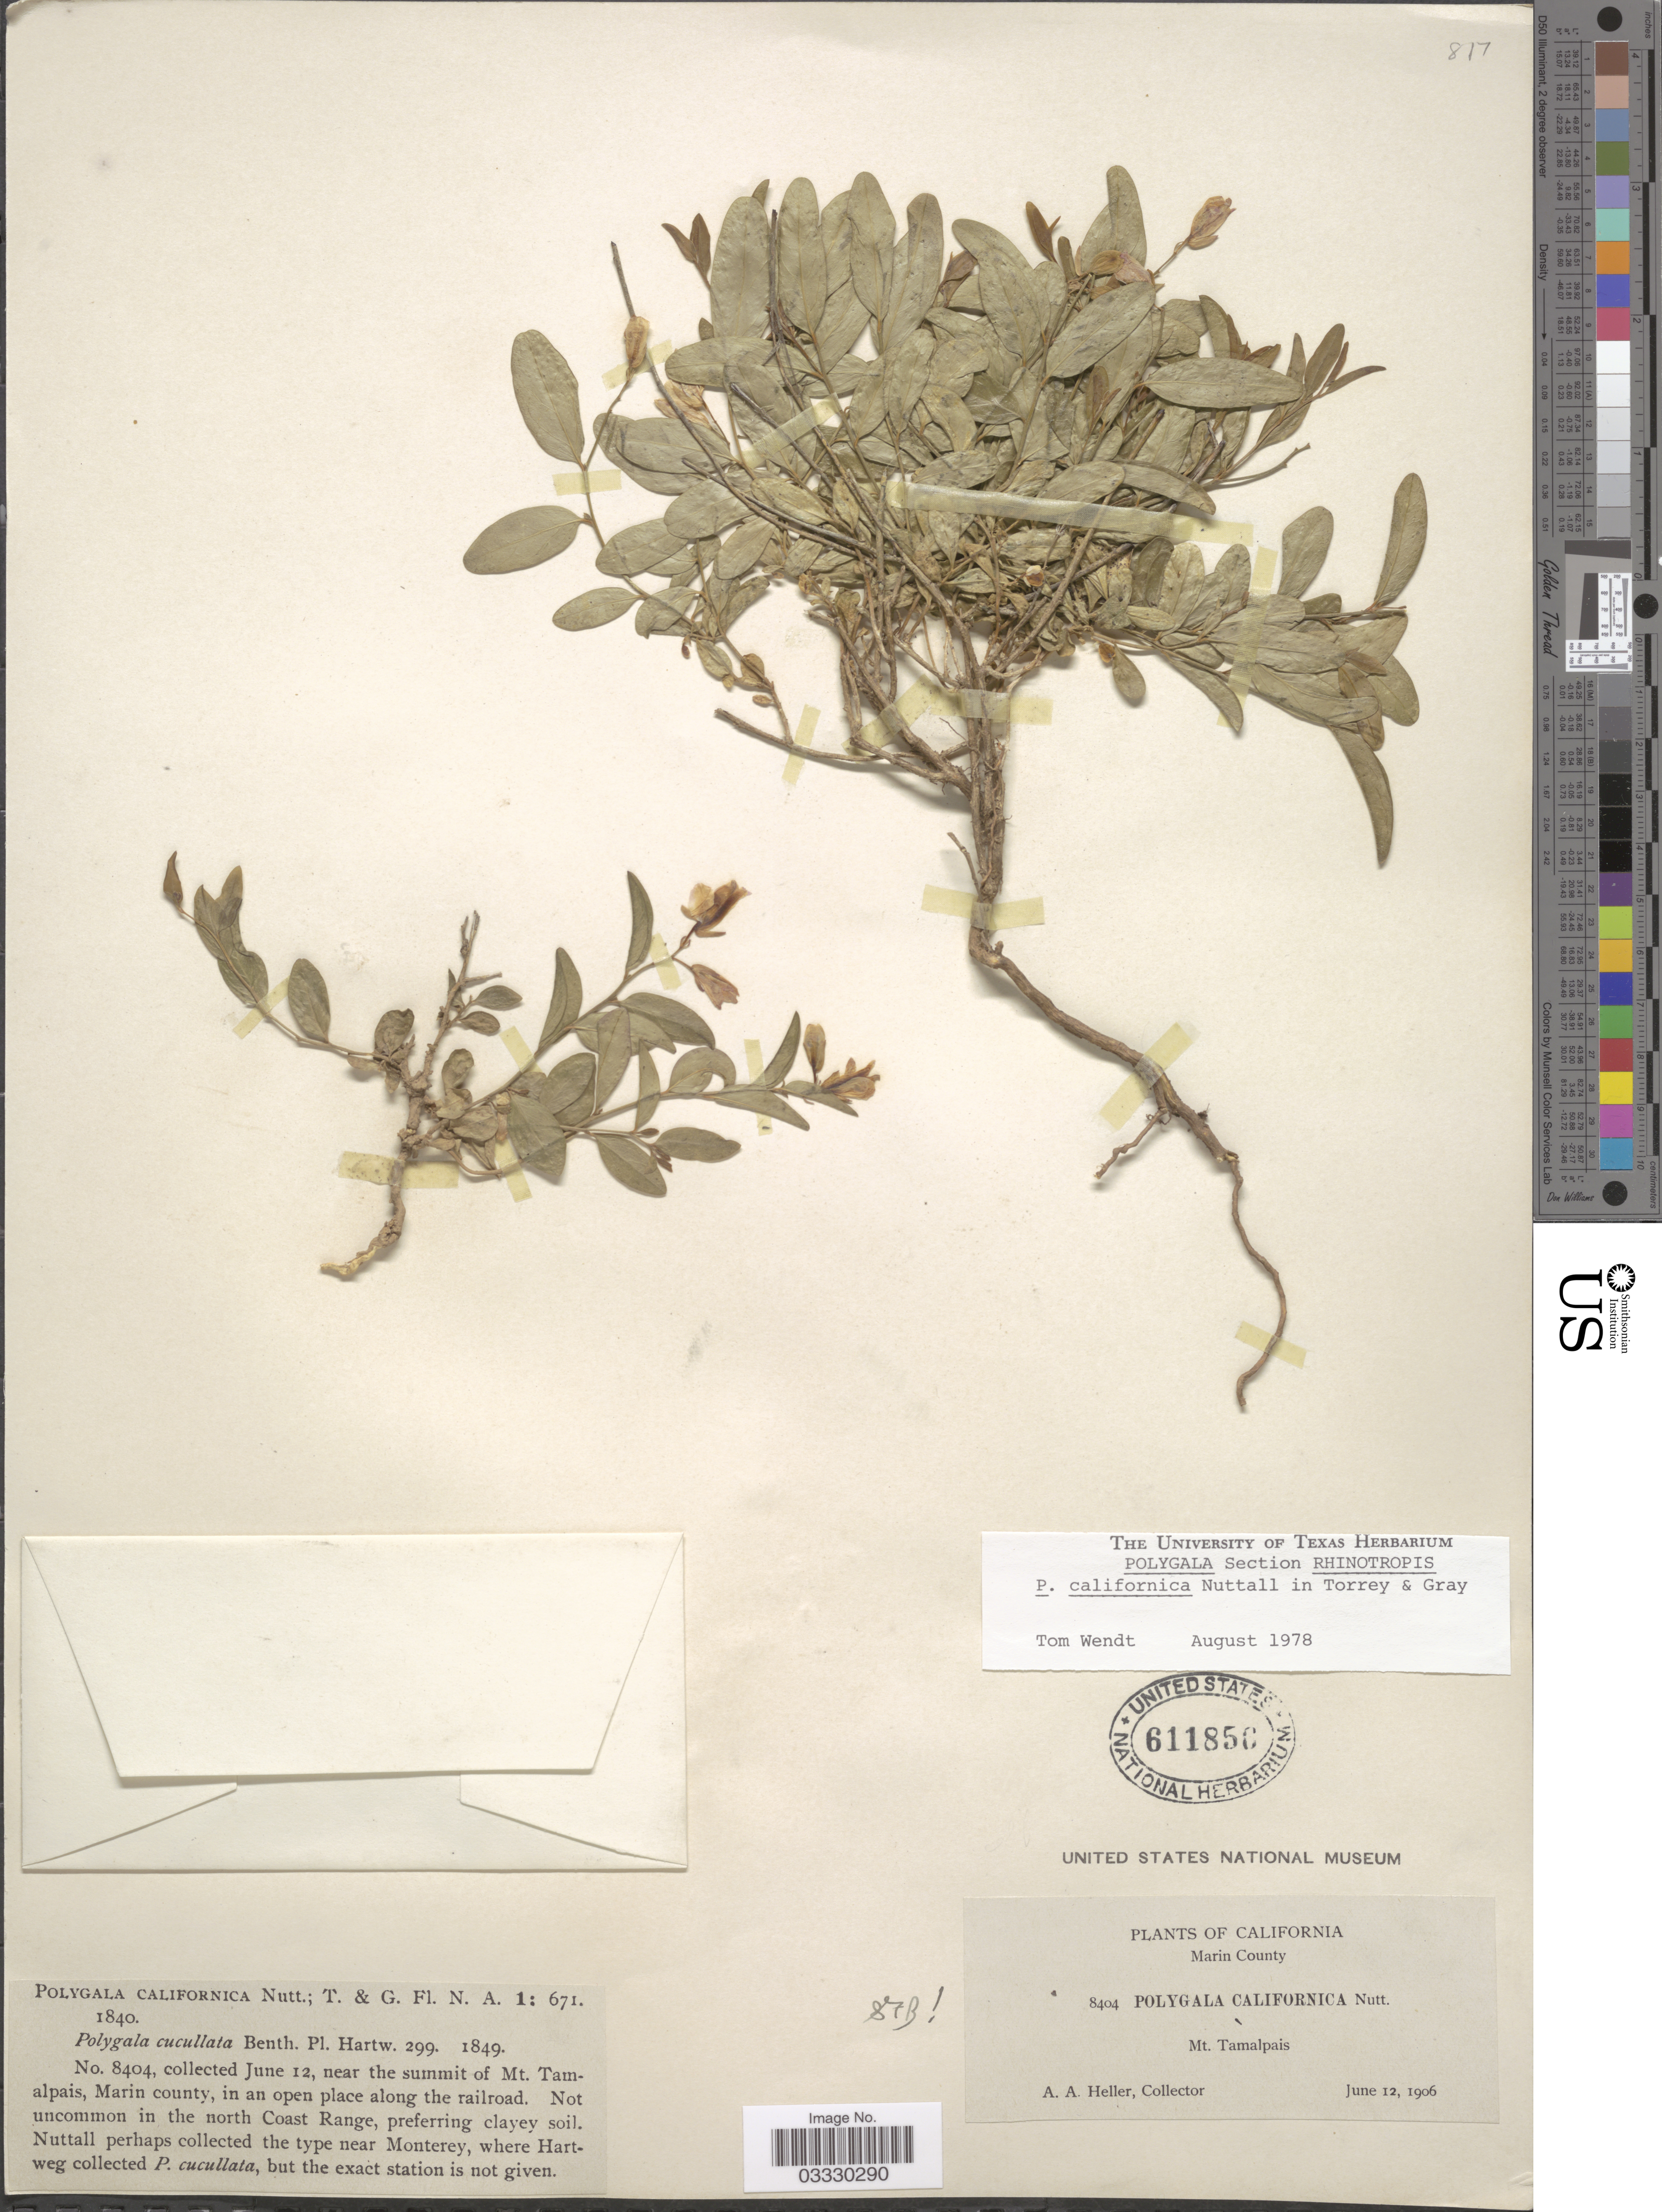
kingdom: Plantae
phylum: Tracheophyta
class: Magnoliopsida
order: Fabales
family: Polygalaceae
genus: Rhinotropis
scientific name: Rhinotropis californica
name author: (Nutt.) J.R. Abbott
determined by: Strong, Mark T., (BOT), Smithsonian Institution - National Museum of Natural History (UNITED STATES)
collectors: A. A. Heller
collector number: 8404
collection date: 1906-06-12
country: United States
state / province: California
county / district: Marin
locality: Marin County. Mt. Tamalpais. Near the summit of Mt. Tamalpais.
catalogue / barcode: US 611850